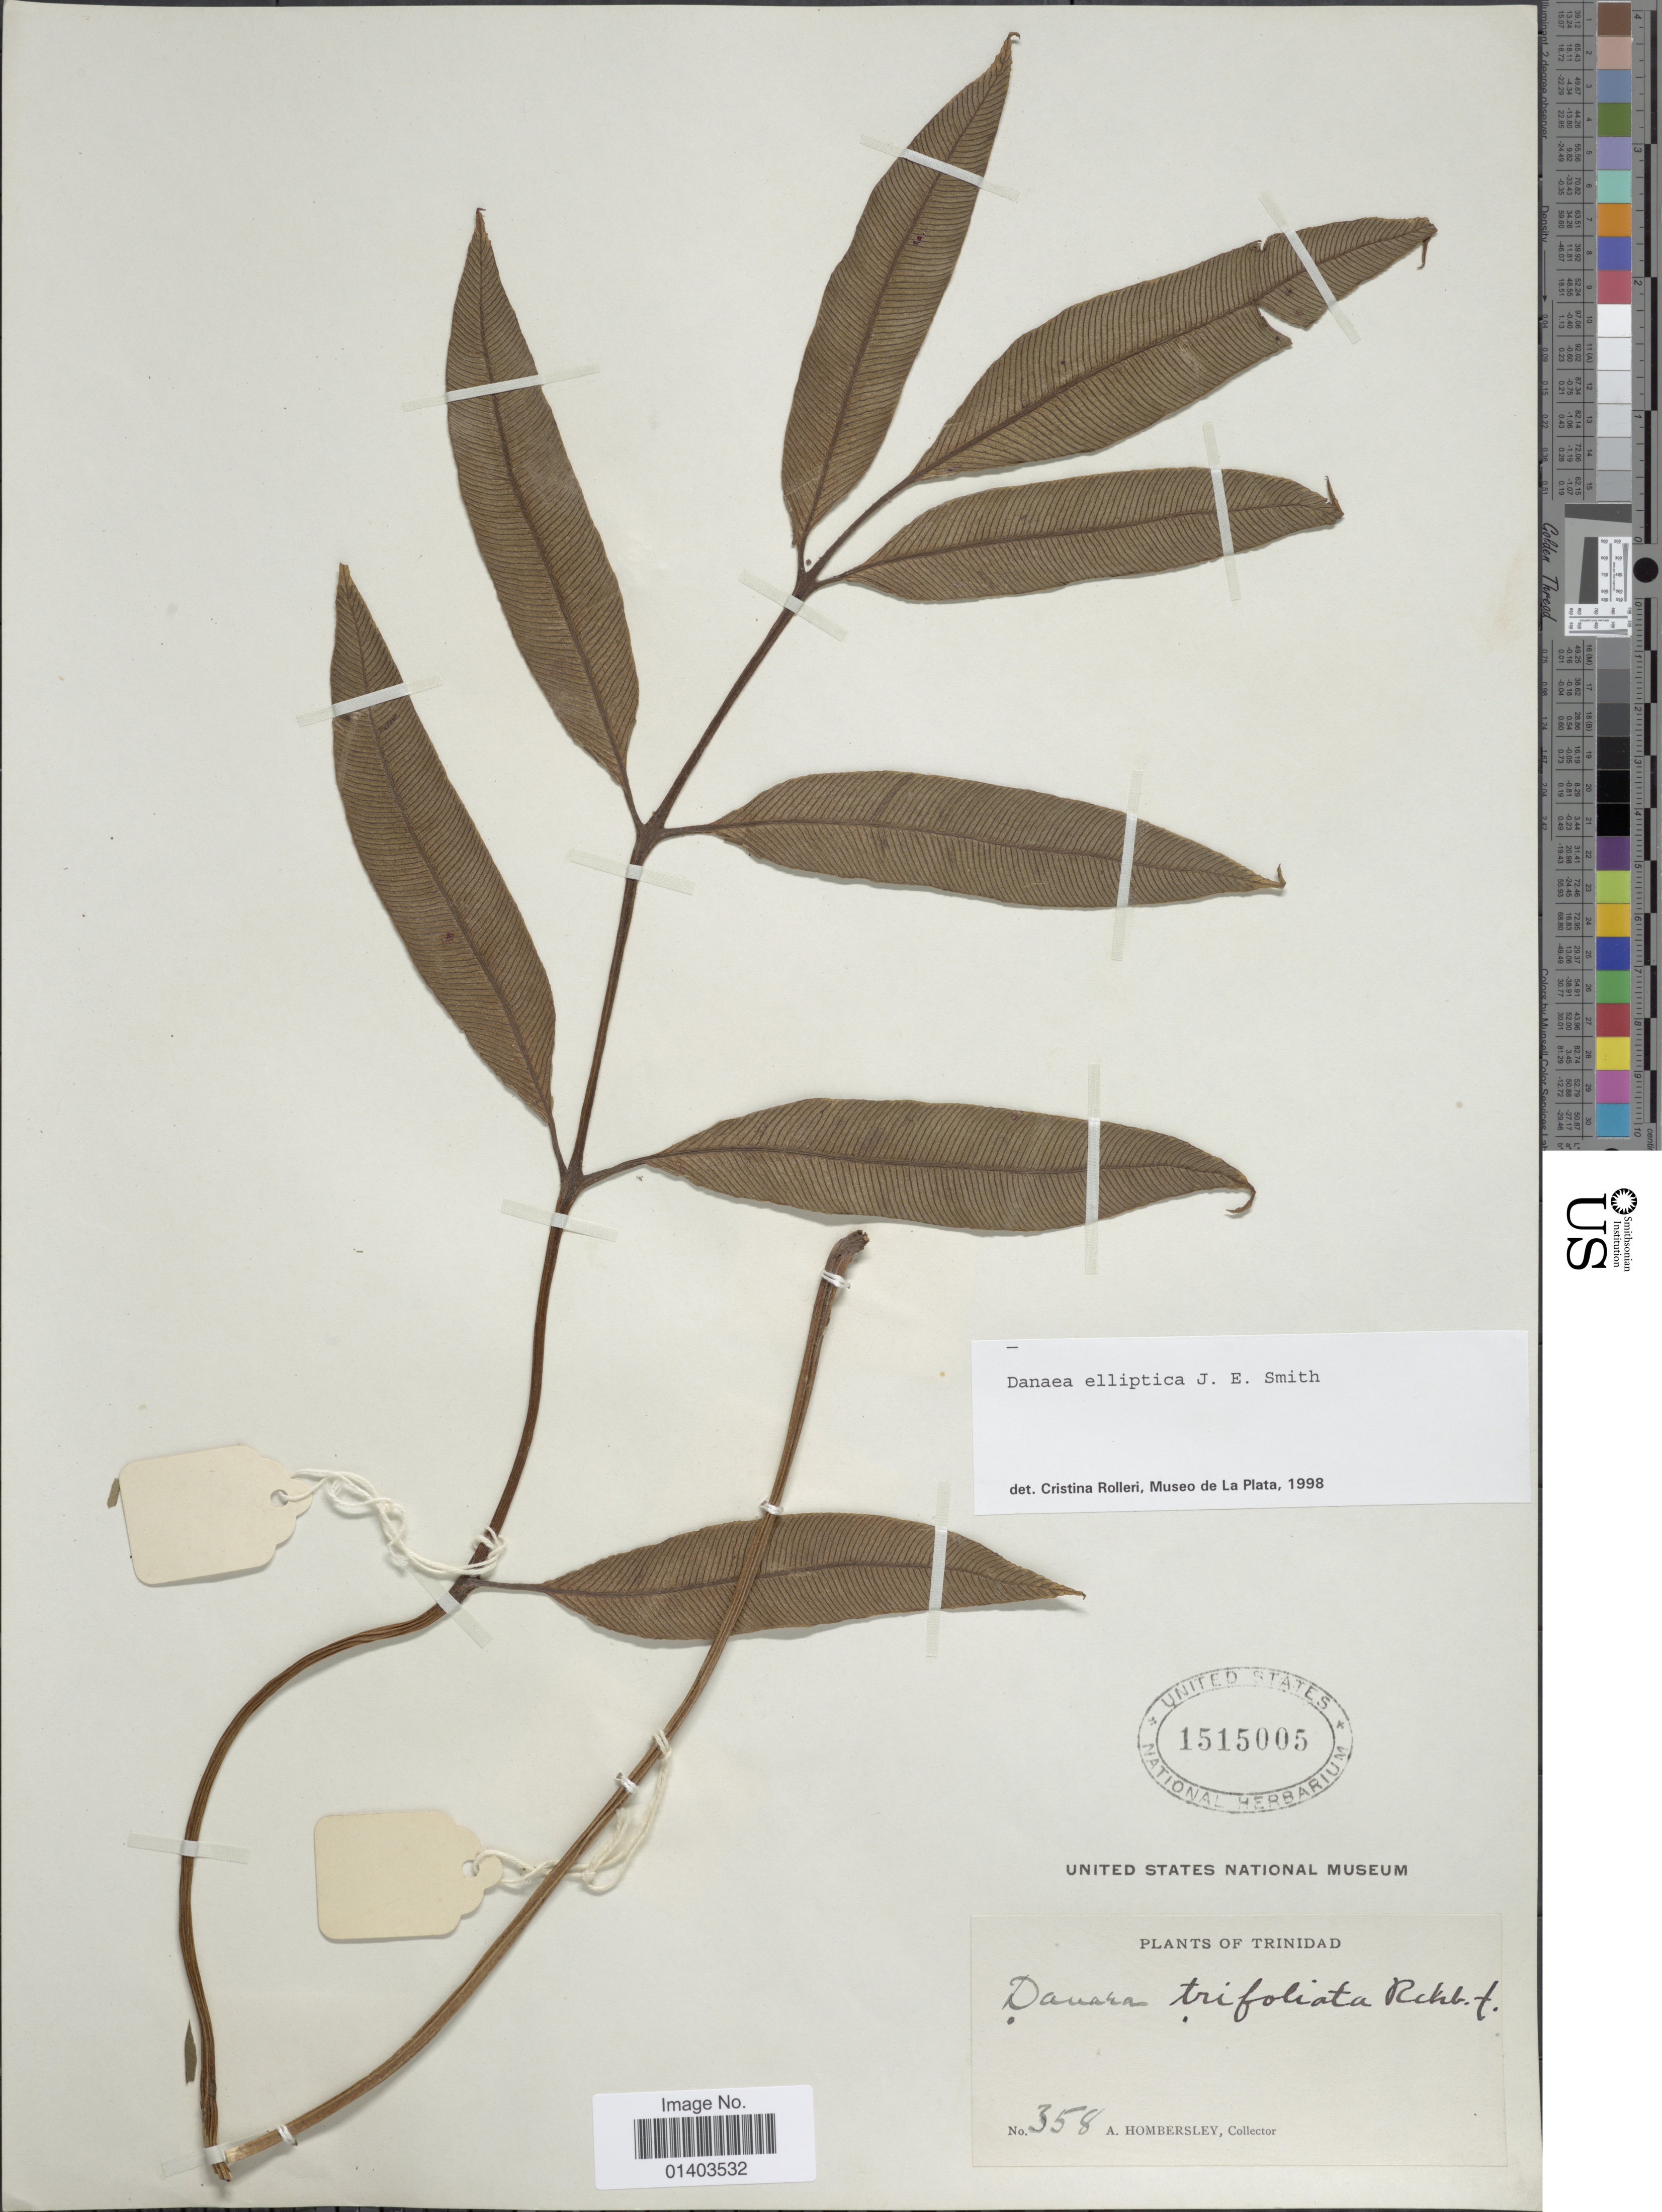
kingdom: Plantae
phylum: Tracheophyta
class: Polypodiopsida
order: Marattiales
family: Marattiaceae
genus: Danaea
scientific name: Danaea elliptica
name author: Sm.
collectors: A. Hombersley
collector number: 358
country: Trinidad and Tobago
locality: Trinidad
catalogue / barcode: US 1515005